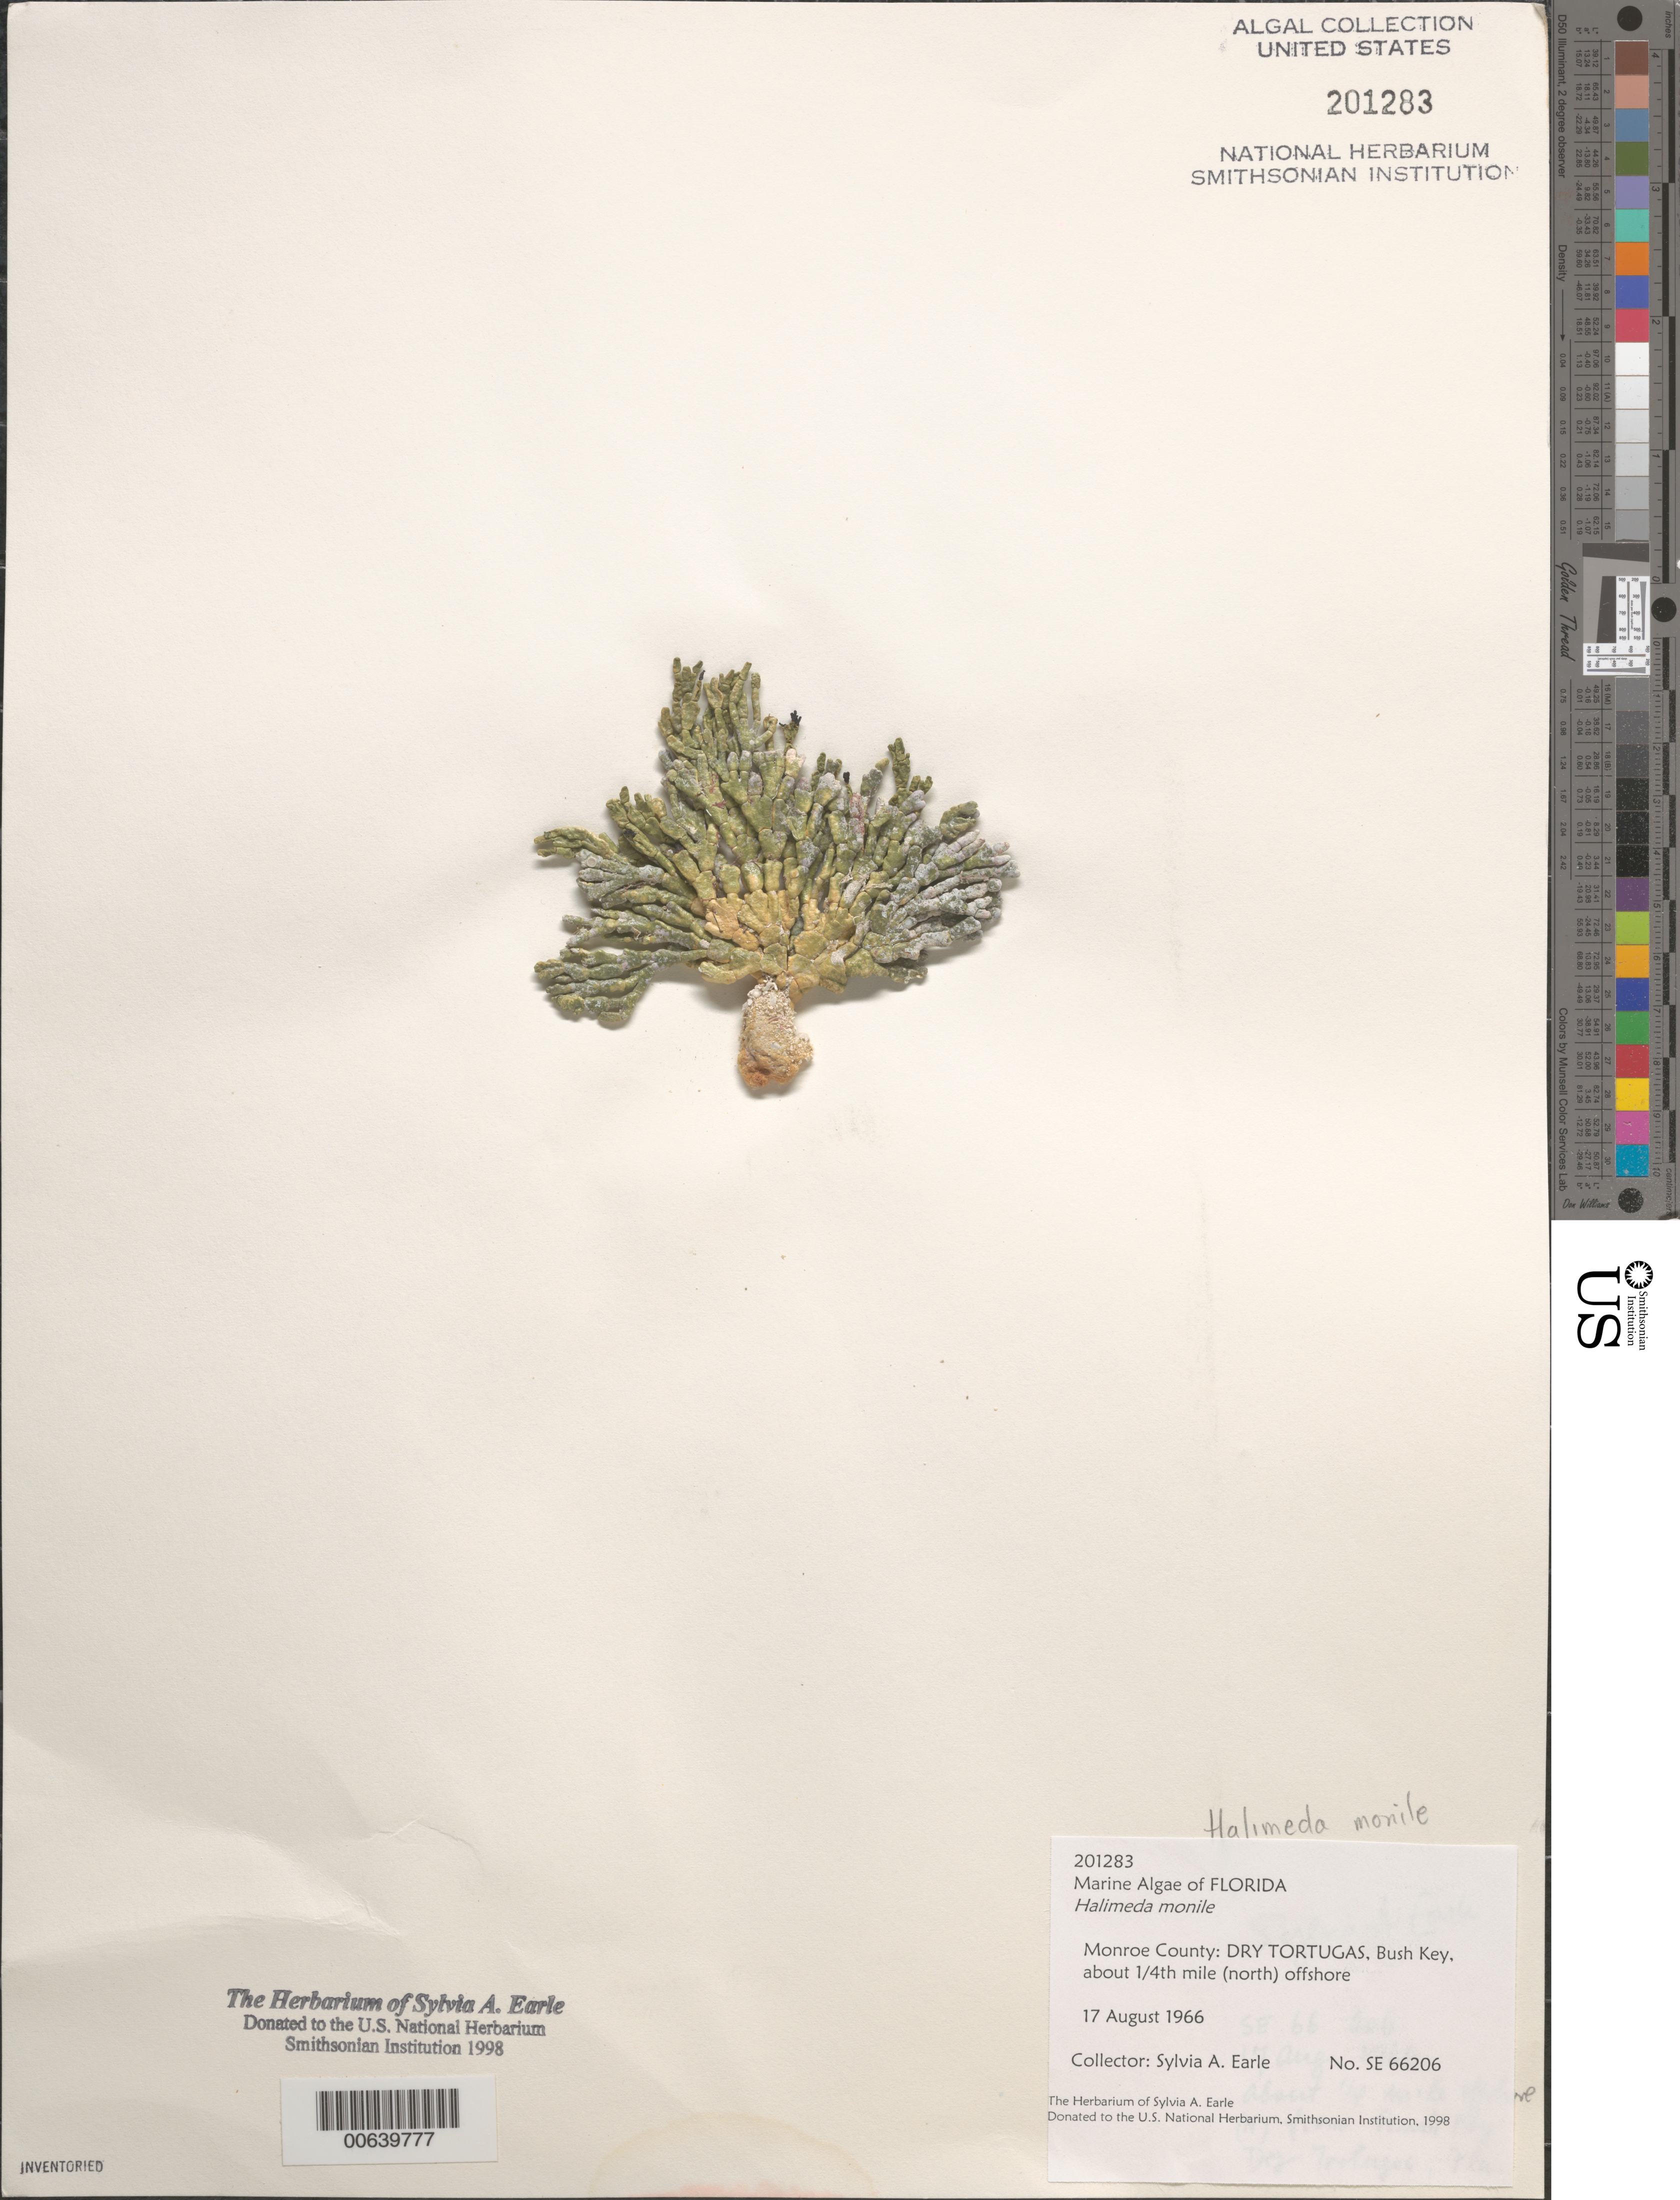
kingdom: Plantae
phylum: Chlorophyta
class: Ulvophyceae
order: Bryopsidales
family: Halimedaceae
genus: Halimeda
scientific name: Halimeda monile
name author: (J. Ellis & Sol.) J.V.Lamouroux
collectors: S. A. Earle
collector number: Se 666206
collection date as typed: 17 Aug 1966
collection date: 1966-08-17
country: United States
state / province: Florida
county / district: Monroe County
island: Dry Tortugas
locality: Ca. 1/4 mile north off Bush Key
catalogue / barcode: US 201283